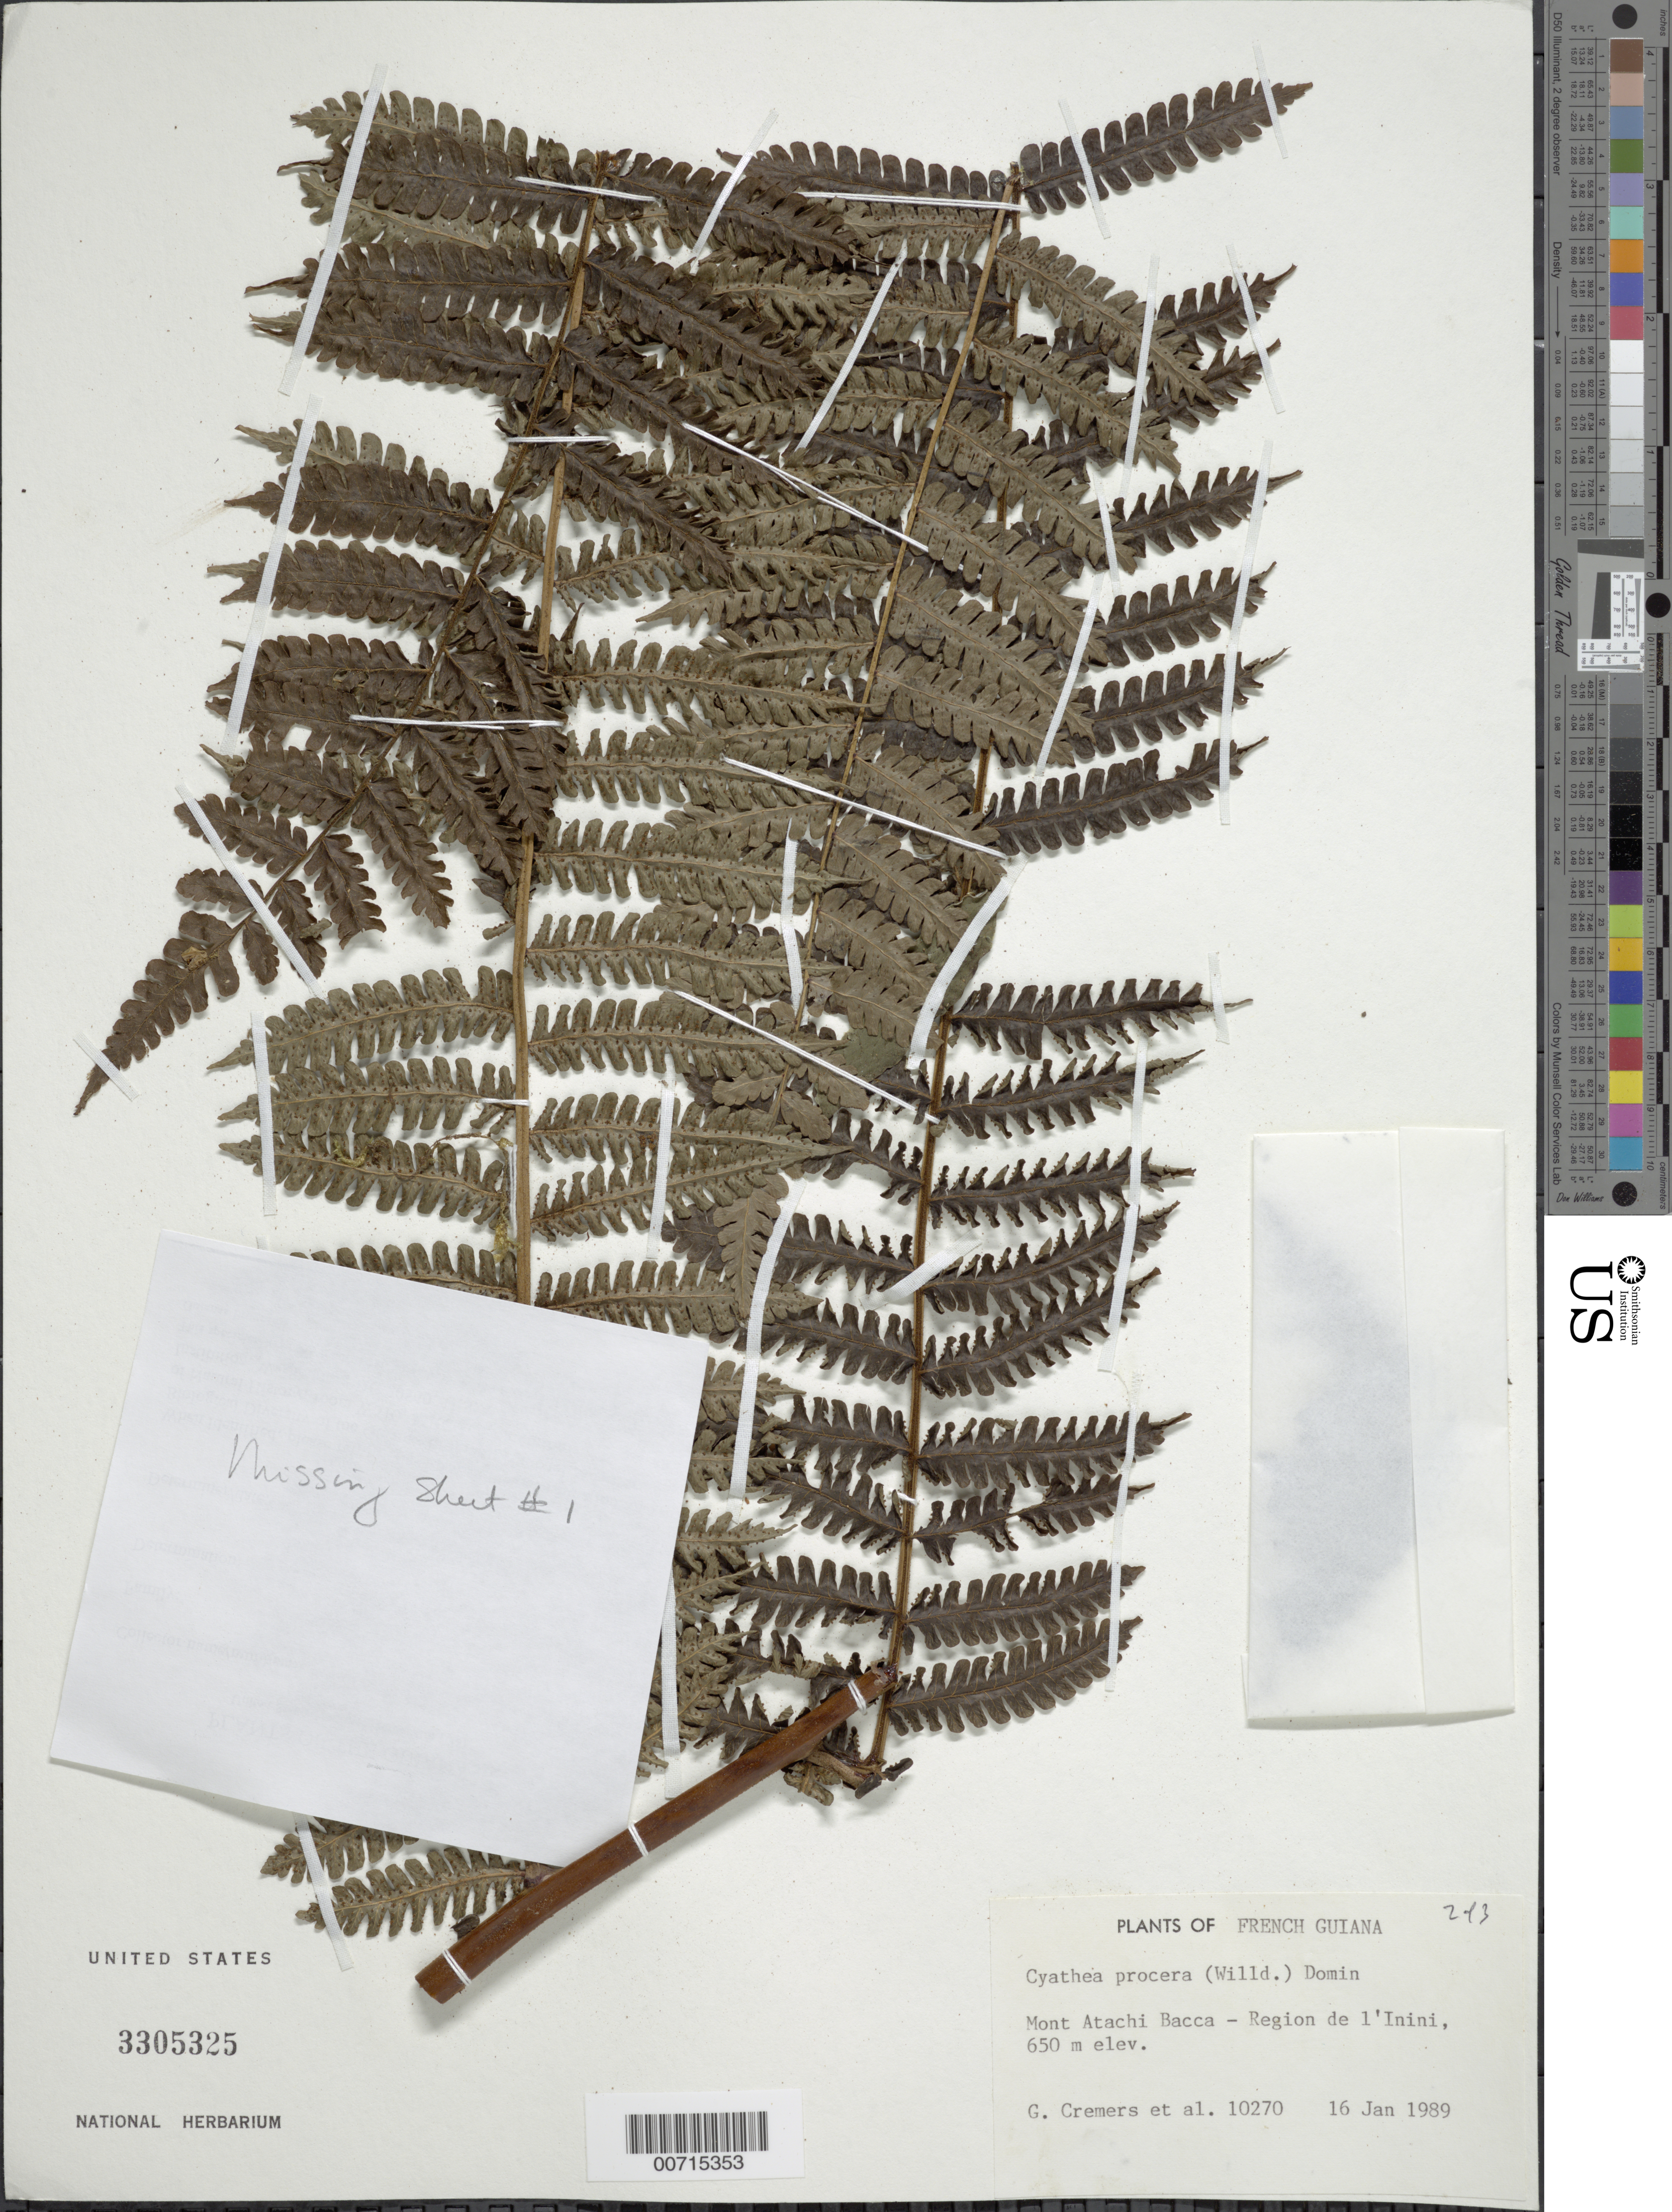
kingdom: Plantae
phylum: Tracheophyta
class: Polypodiopsida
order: Cyatheales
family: Cyatheaceae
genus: Cyathea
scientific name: Cyathea pungens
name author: (Willd.) Domin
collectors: G. Cremers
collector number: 10270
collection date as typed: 16-Jan-89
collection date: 1989-01-16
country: French Guiana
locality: Mont Atachi Bacca, région de l'Inini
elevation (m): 650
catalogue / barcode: US 3305325